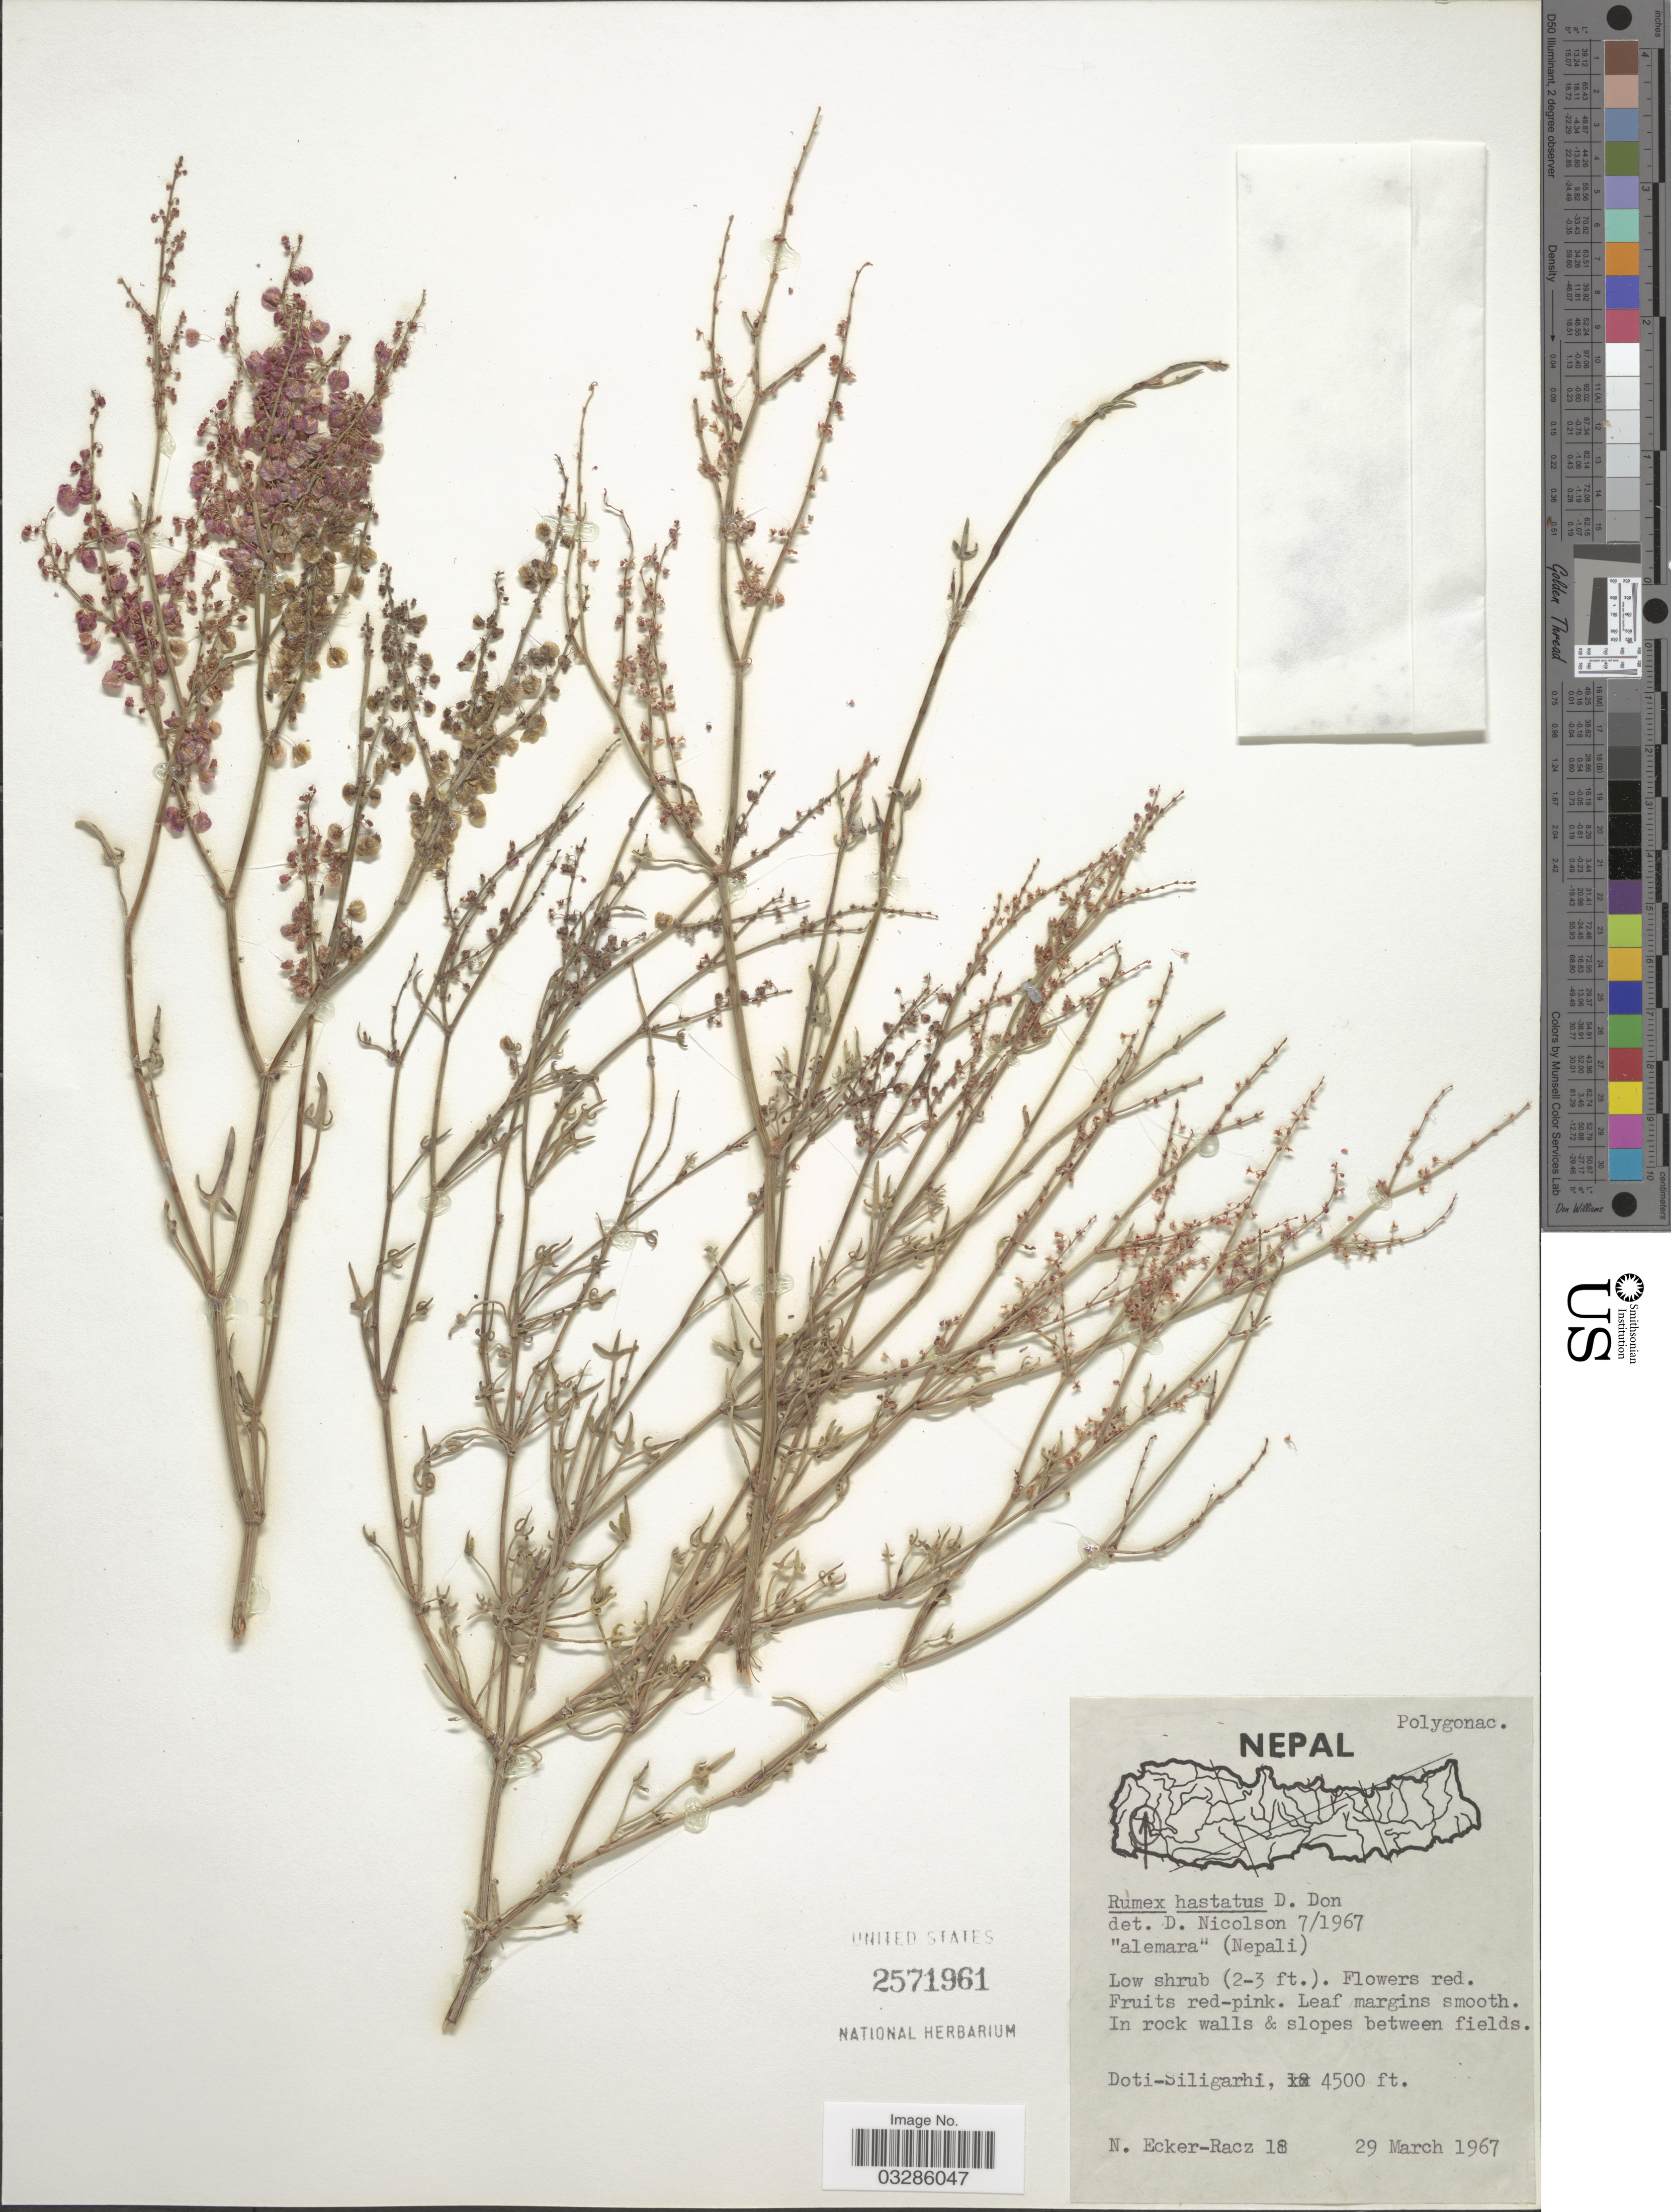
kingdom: Plantae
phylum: Tracheophyta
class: Magnoliopsida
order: Caryophyllales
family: Polygonaceae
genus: Rumex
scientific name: Rumex hastatus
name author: D. Don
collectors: N. Ecker-Racz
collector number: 18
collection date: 1967-03-29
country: Nepal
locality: Doti-Siligarhi.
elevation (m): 1372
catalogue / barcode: US 2571961